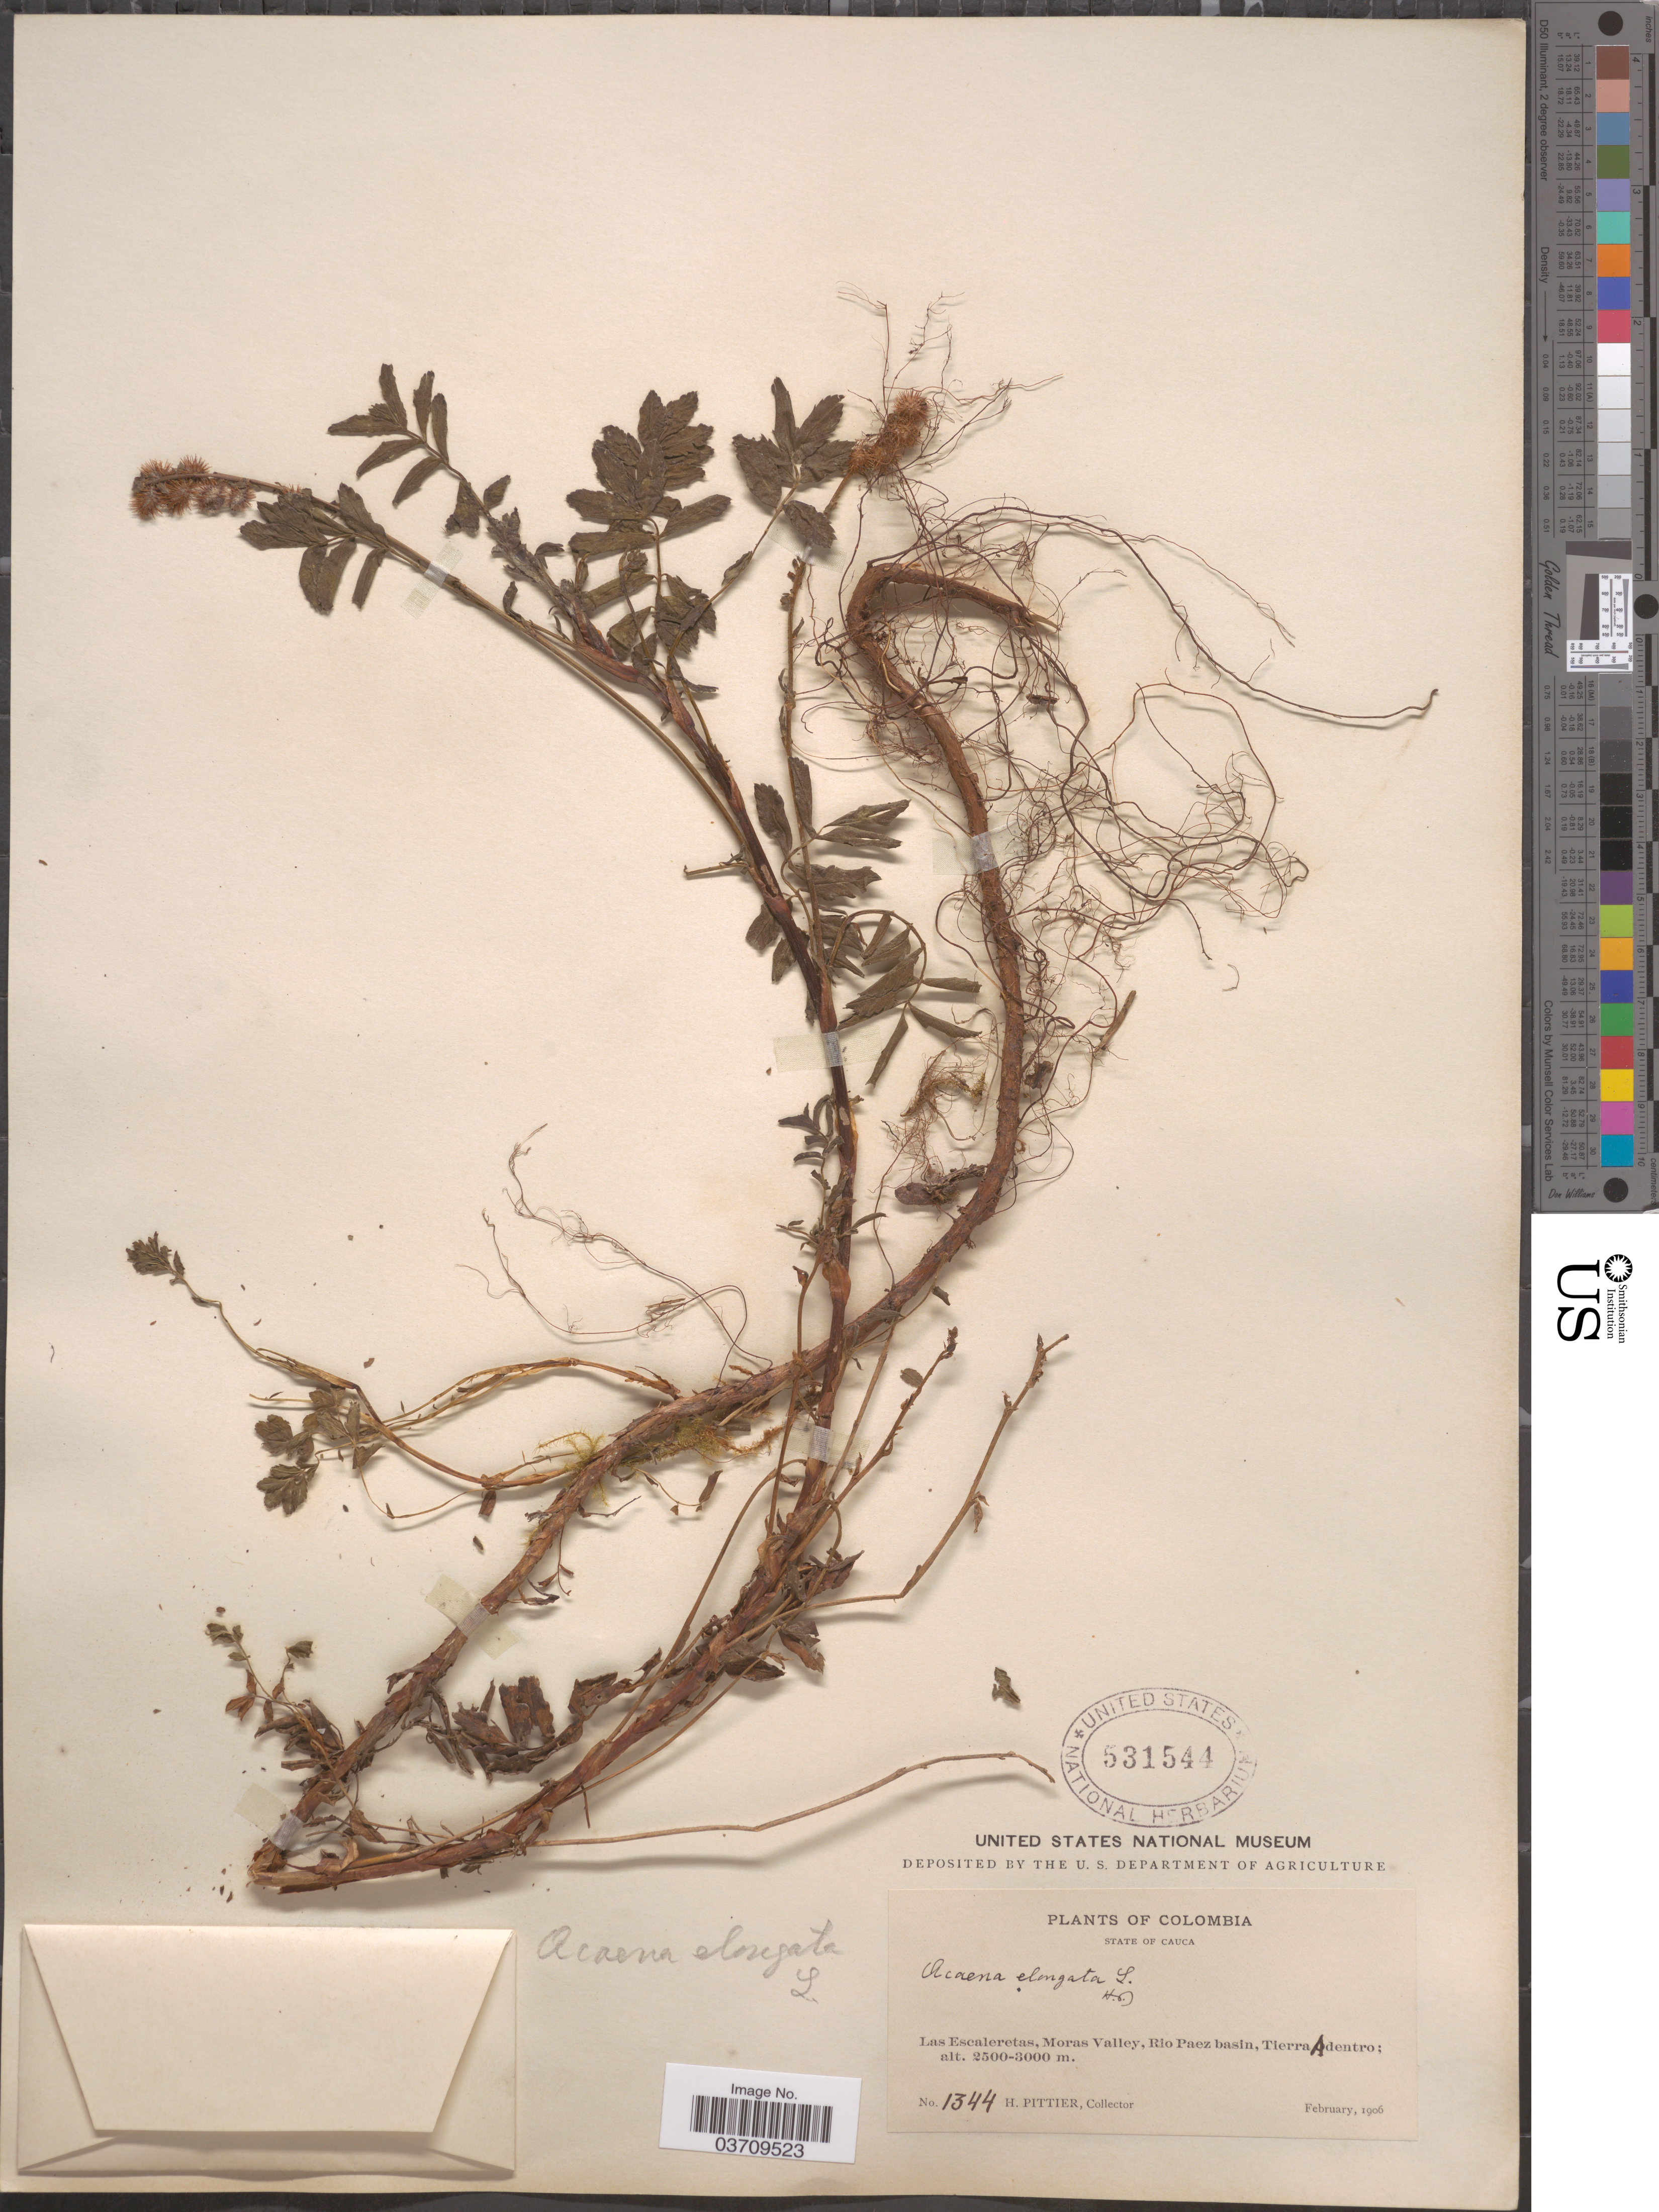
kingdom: Plantae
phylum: Tracheophyta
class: Magnoliopsida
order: Rosales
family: Rosaceae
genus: Acaena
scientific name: Acaena elongata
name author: L.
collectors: H. F. Pittier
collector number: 1344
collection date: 1906-02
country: Colombia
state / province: Cauca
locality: Las Escaleretas, Moras Valley, Rio Paez basin, Tierra Adentro.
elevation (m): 2500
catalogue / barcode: US 531544